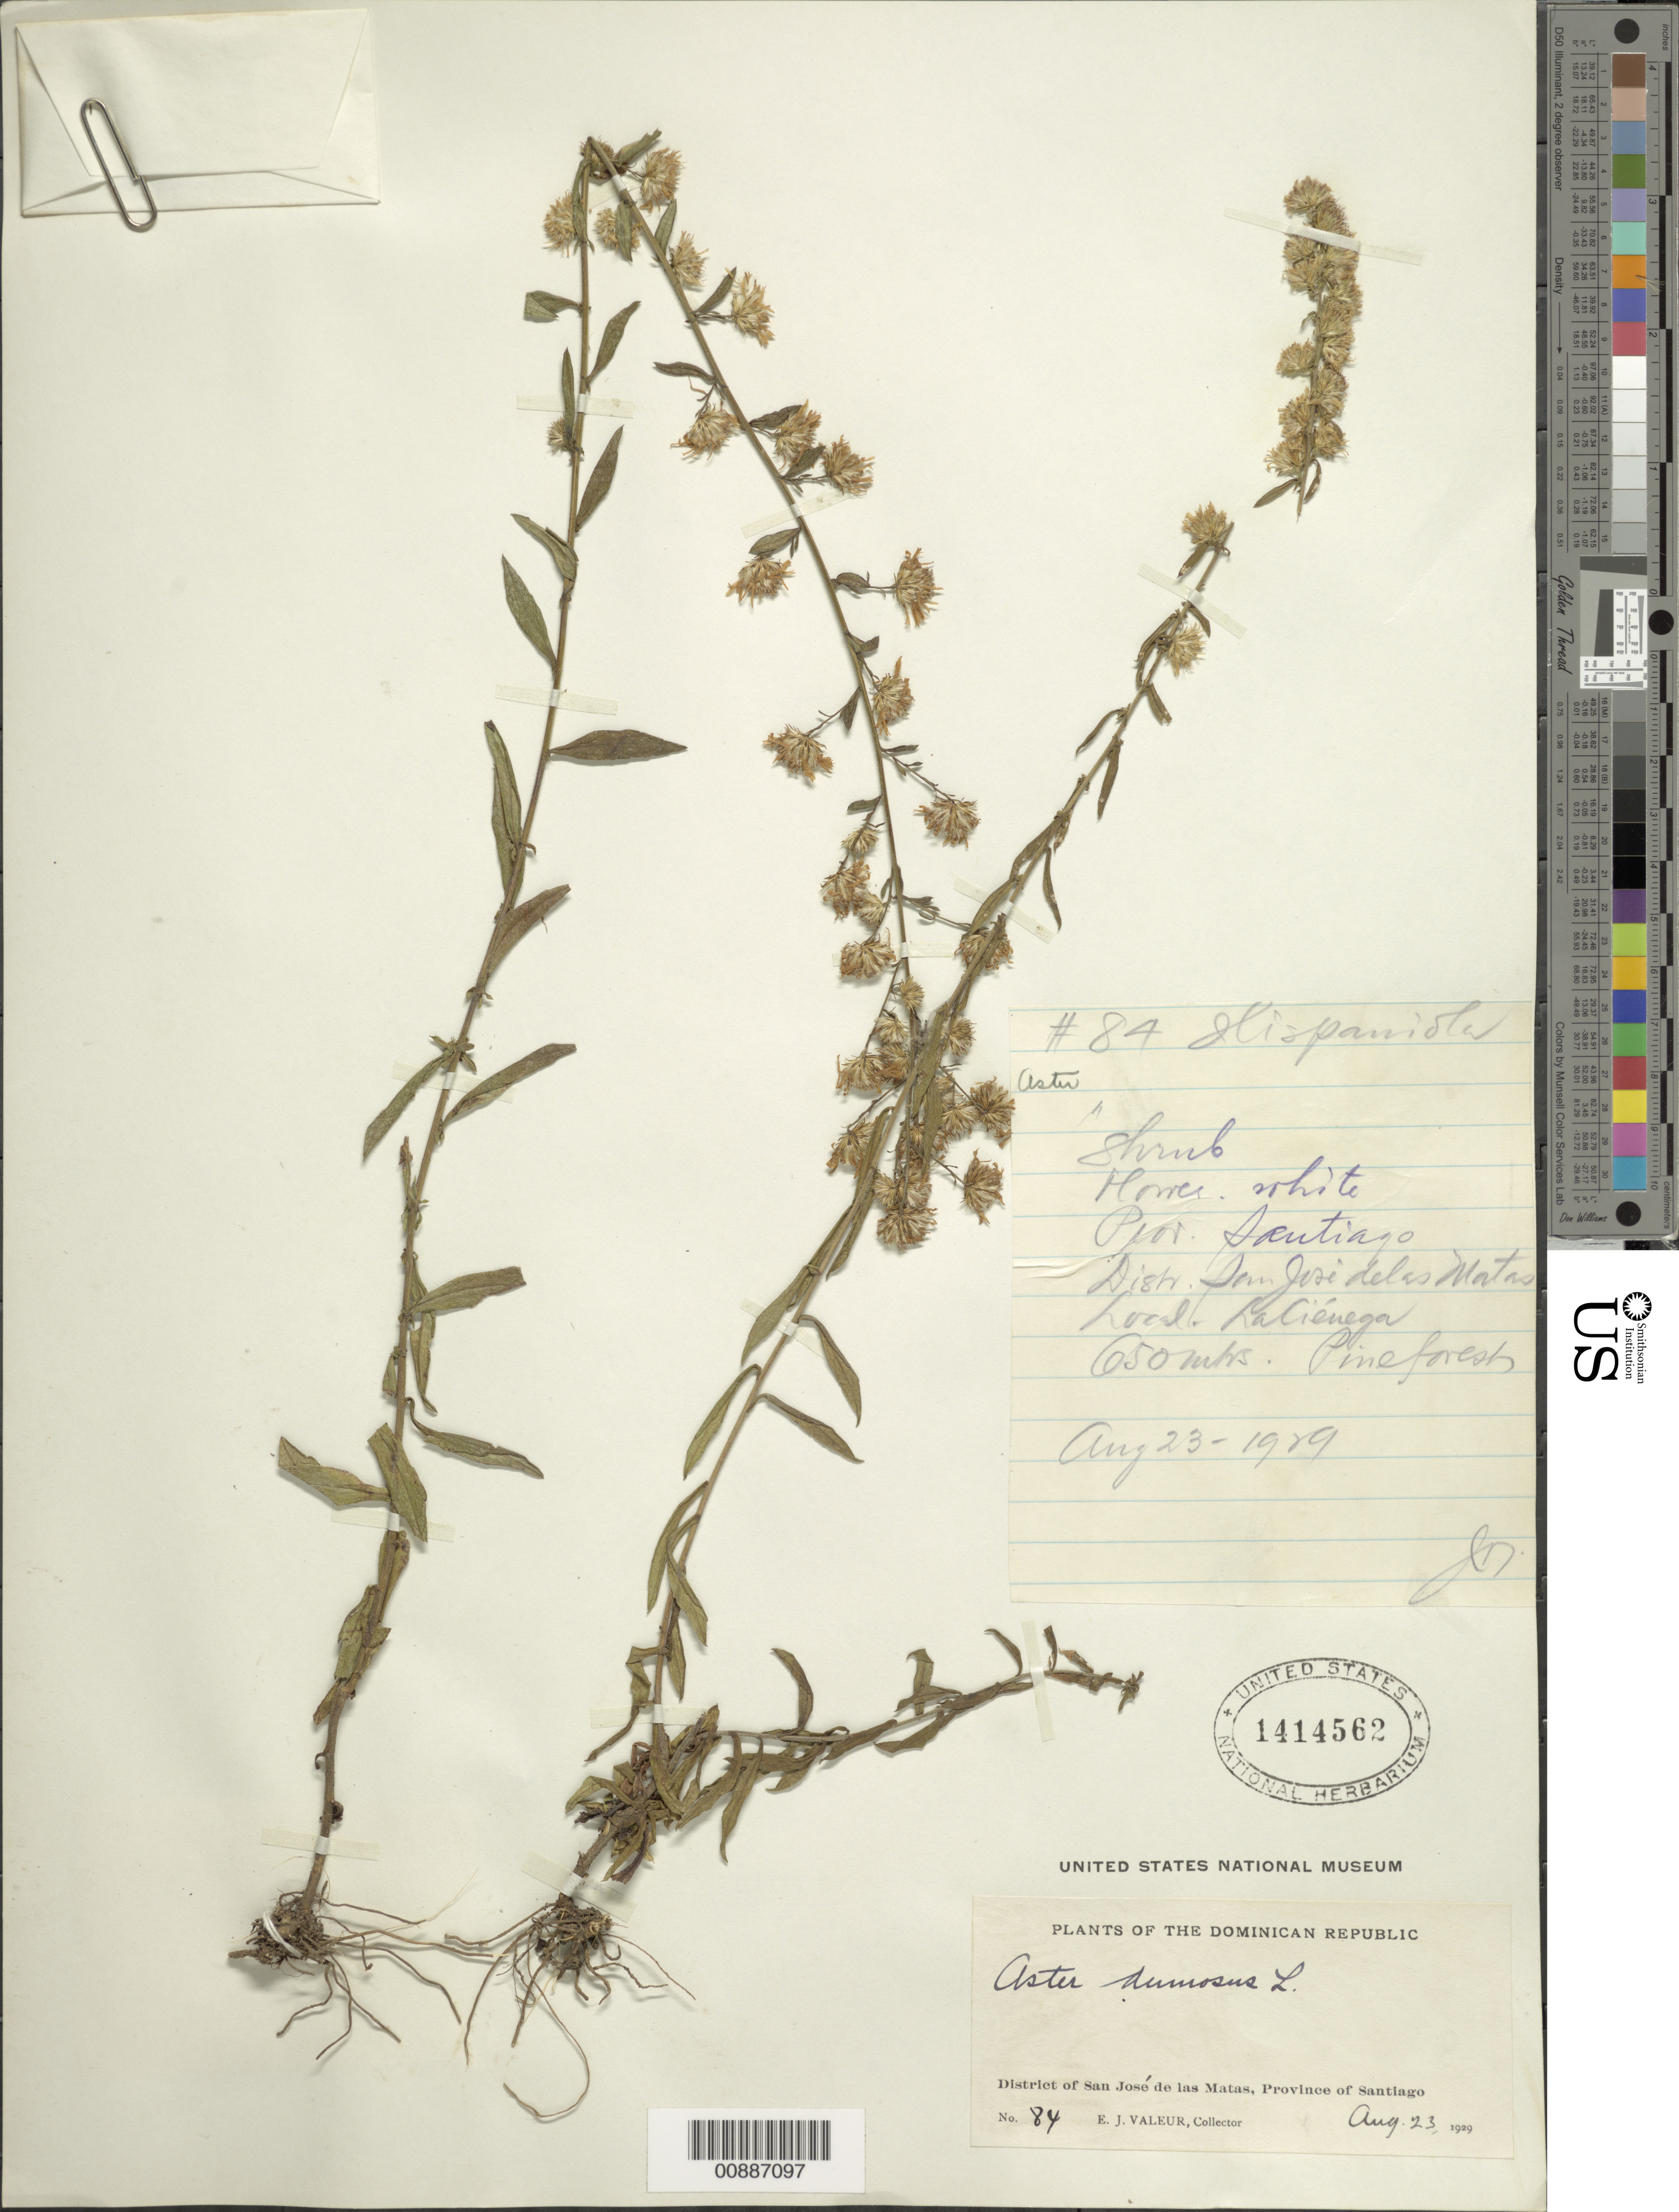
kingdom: Plantae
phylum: Tracheophyta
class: Magnoliopsida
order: Asterales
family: Asteraceae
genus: Symphyotrichum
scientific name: Symphyotrichum dumosum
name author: (L.) G.L. Nesom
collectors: E. Valeur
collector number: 84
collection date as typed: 23 Aug 1929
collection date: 1929-08-23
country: Dominican Republic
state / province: Santiago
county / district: San José de las Matas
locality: La Ciénega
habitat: Pine forests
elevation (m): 650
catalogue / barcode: US 1414562